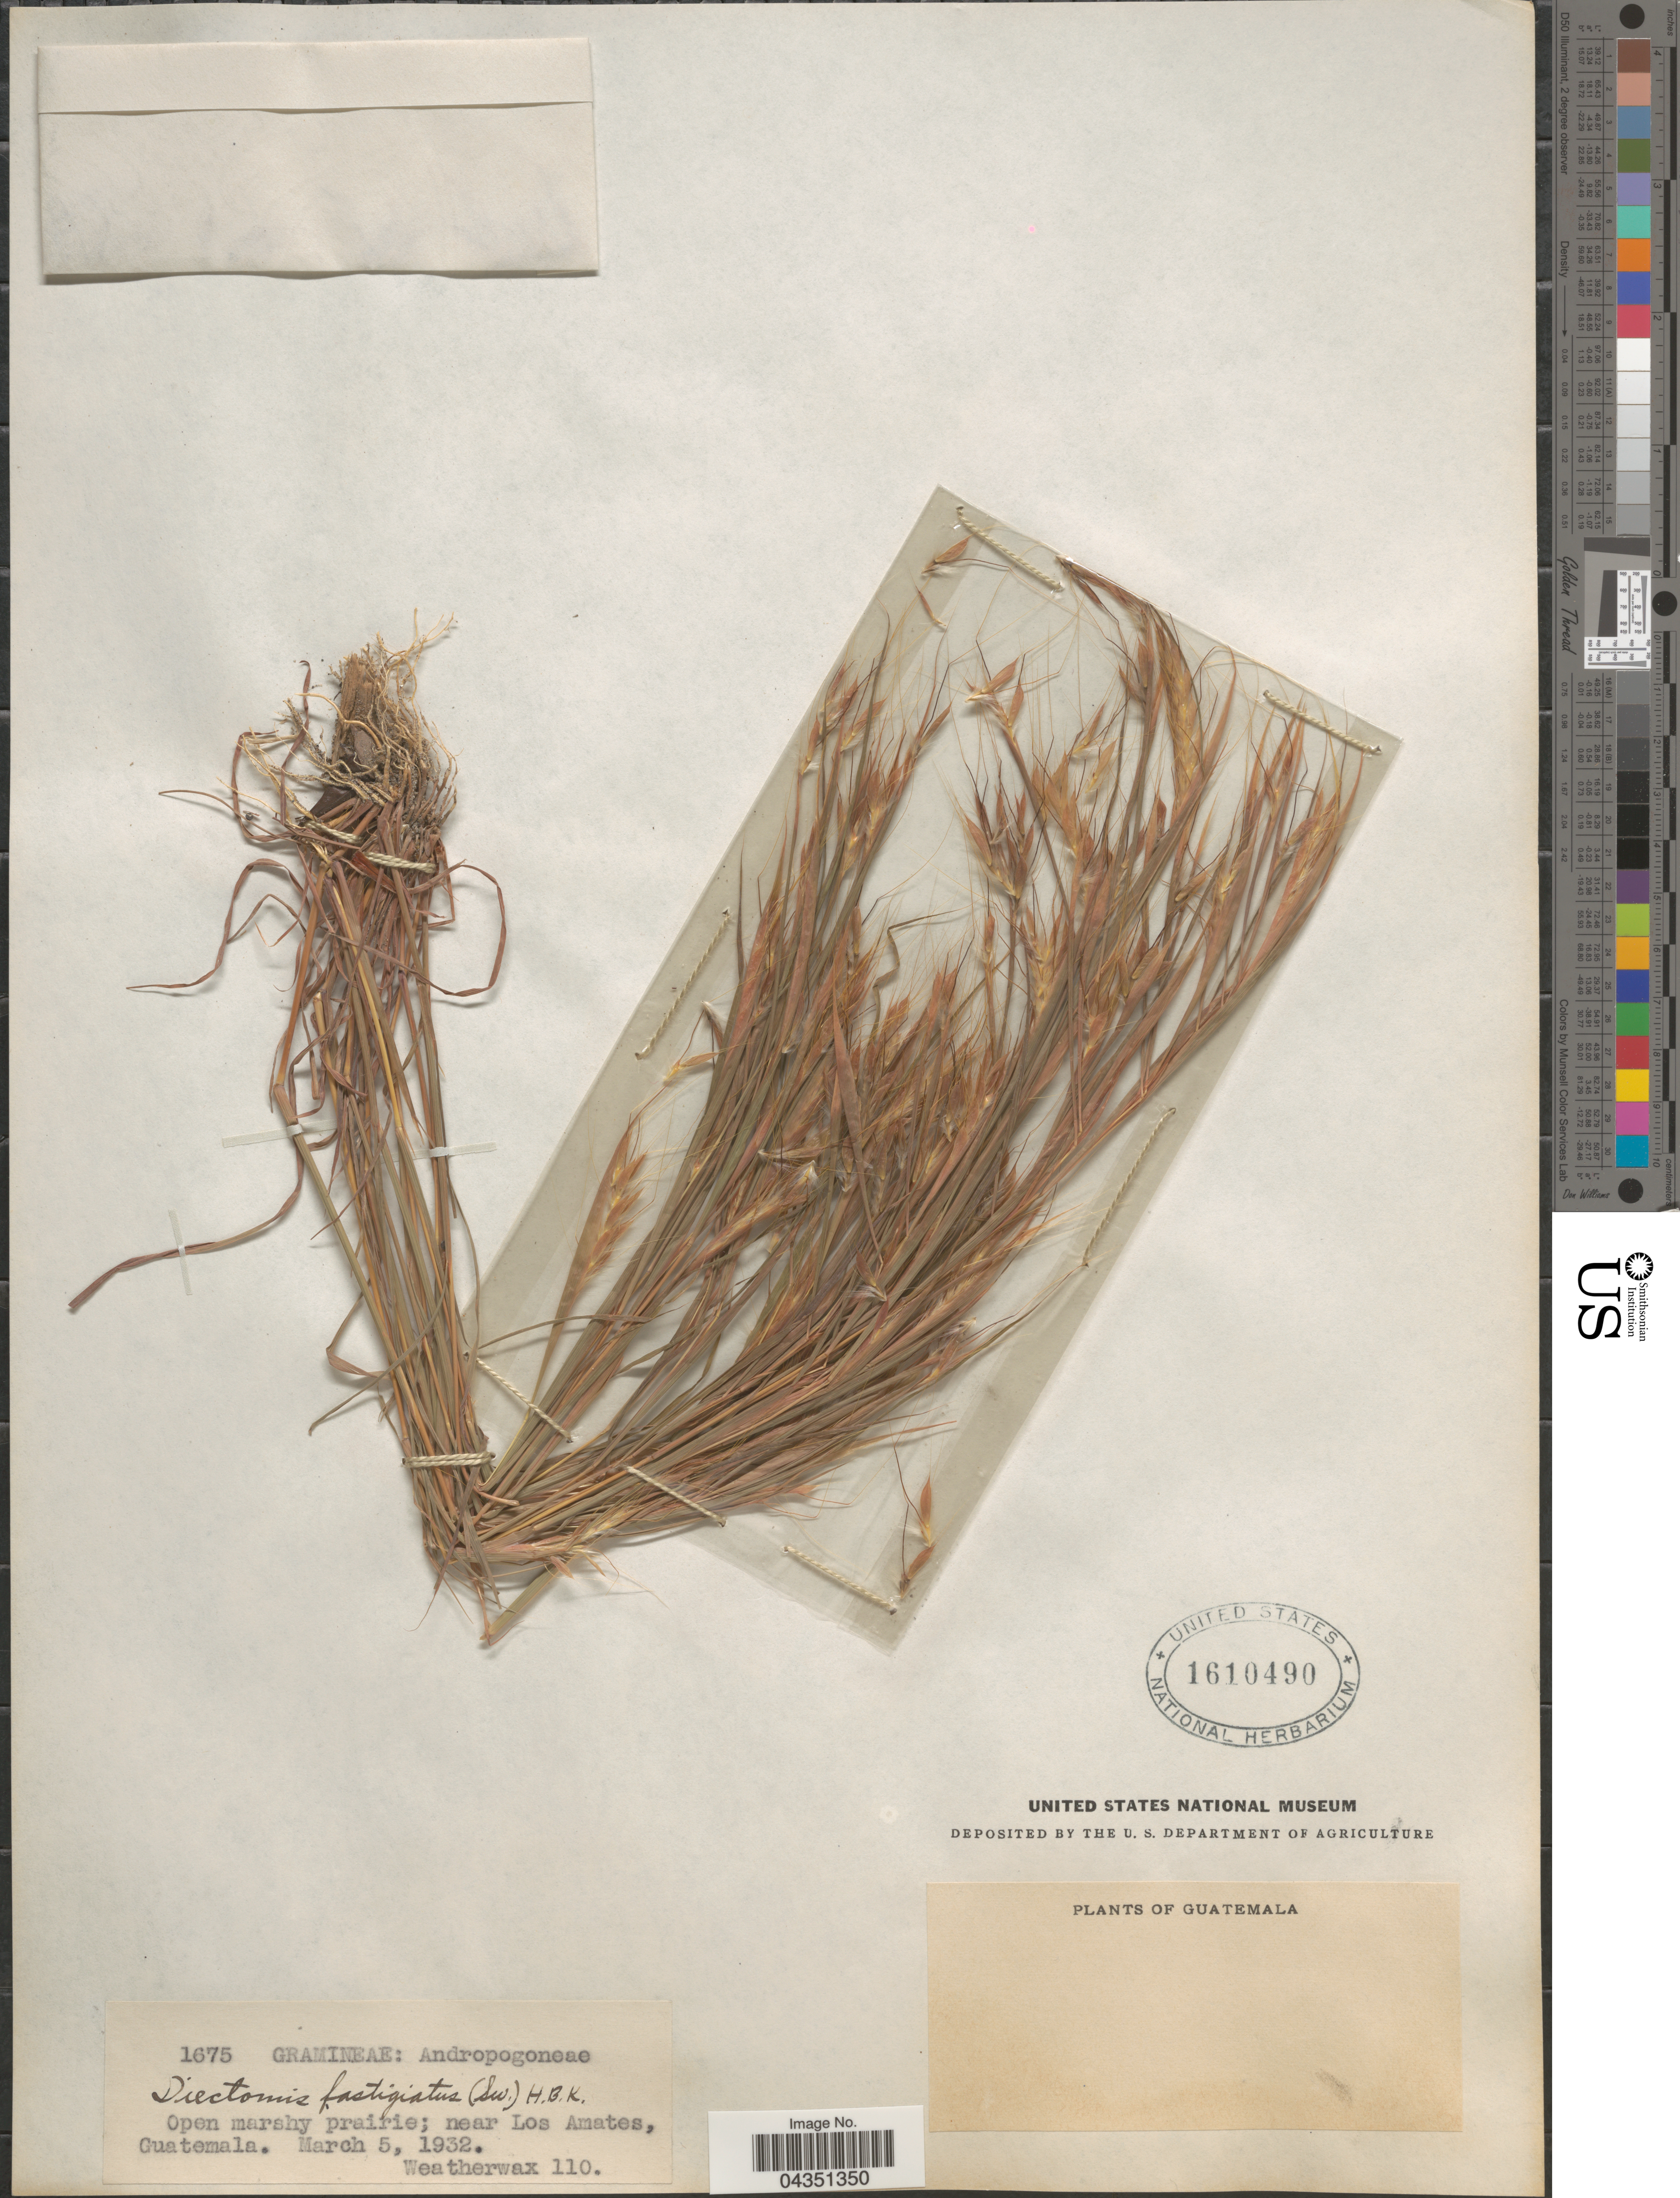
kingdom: Plantae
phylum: Tracheophyta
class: Liliopsida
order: Poales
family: Poaceae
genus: Diectomis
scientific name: Diectomis fastigiata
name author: (Sw.) P. Beauv.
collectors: -. Weatherwax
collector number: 110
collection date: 1932-03-05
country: Guatemala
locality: Open marshy prairie; near Los Amates.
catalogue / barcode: US 1610490